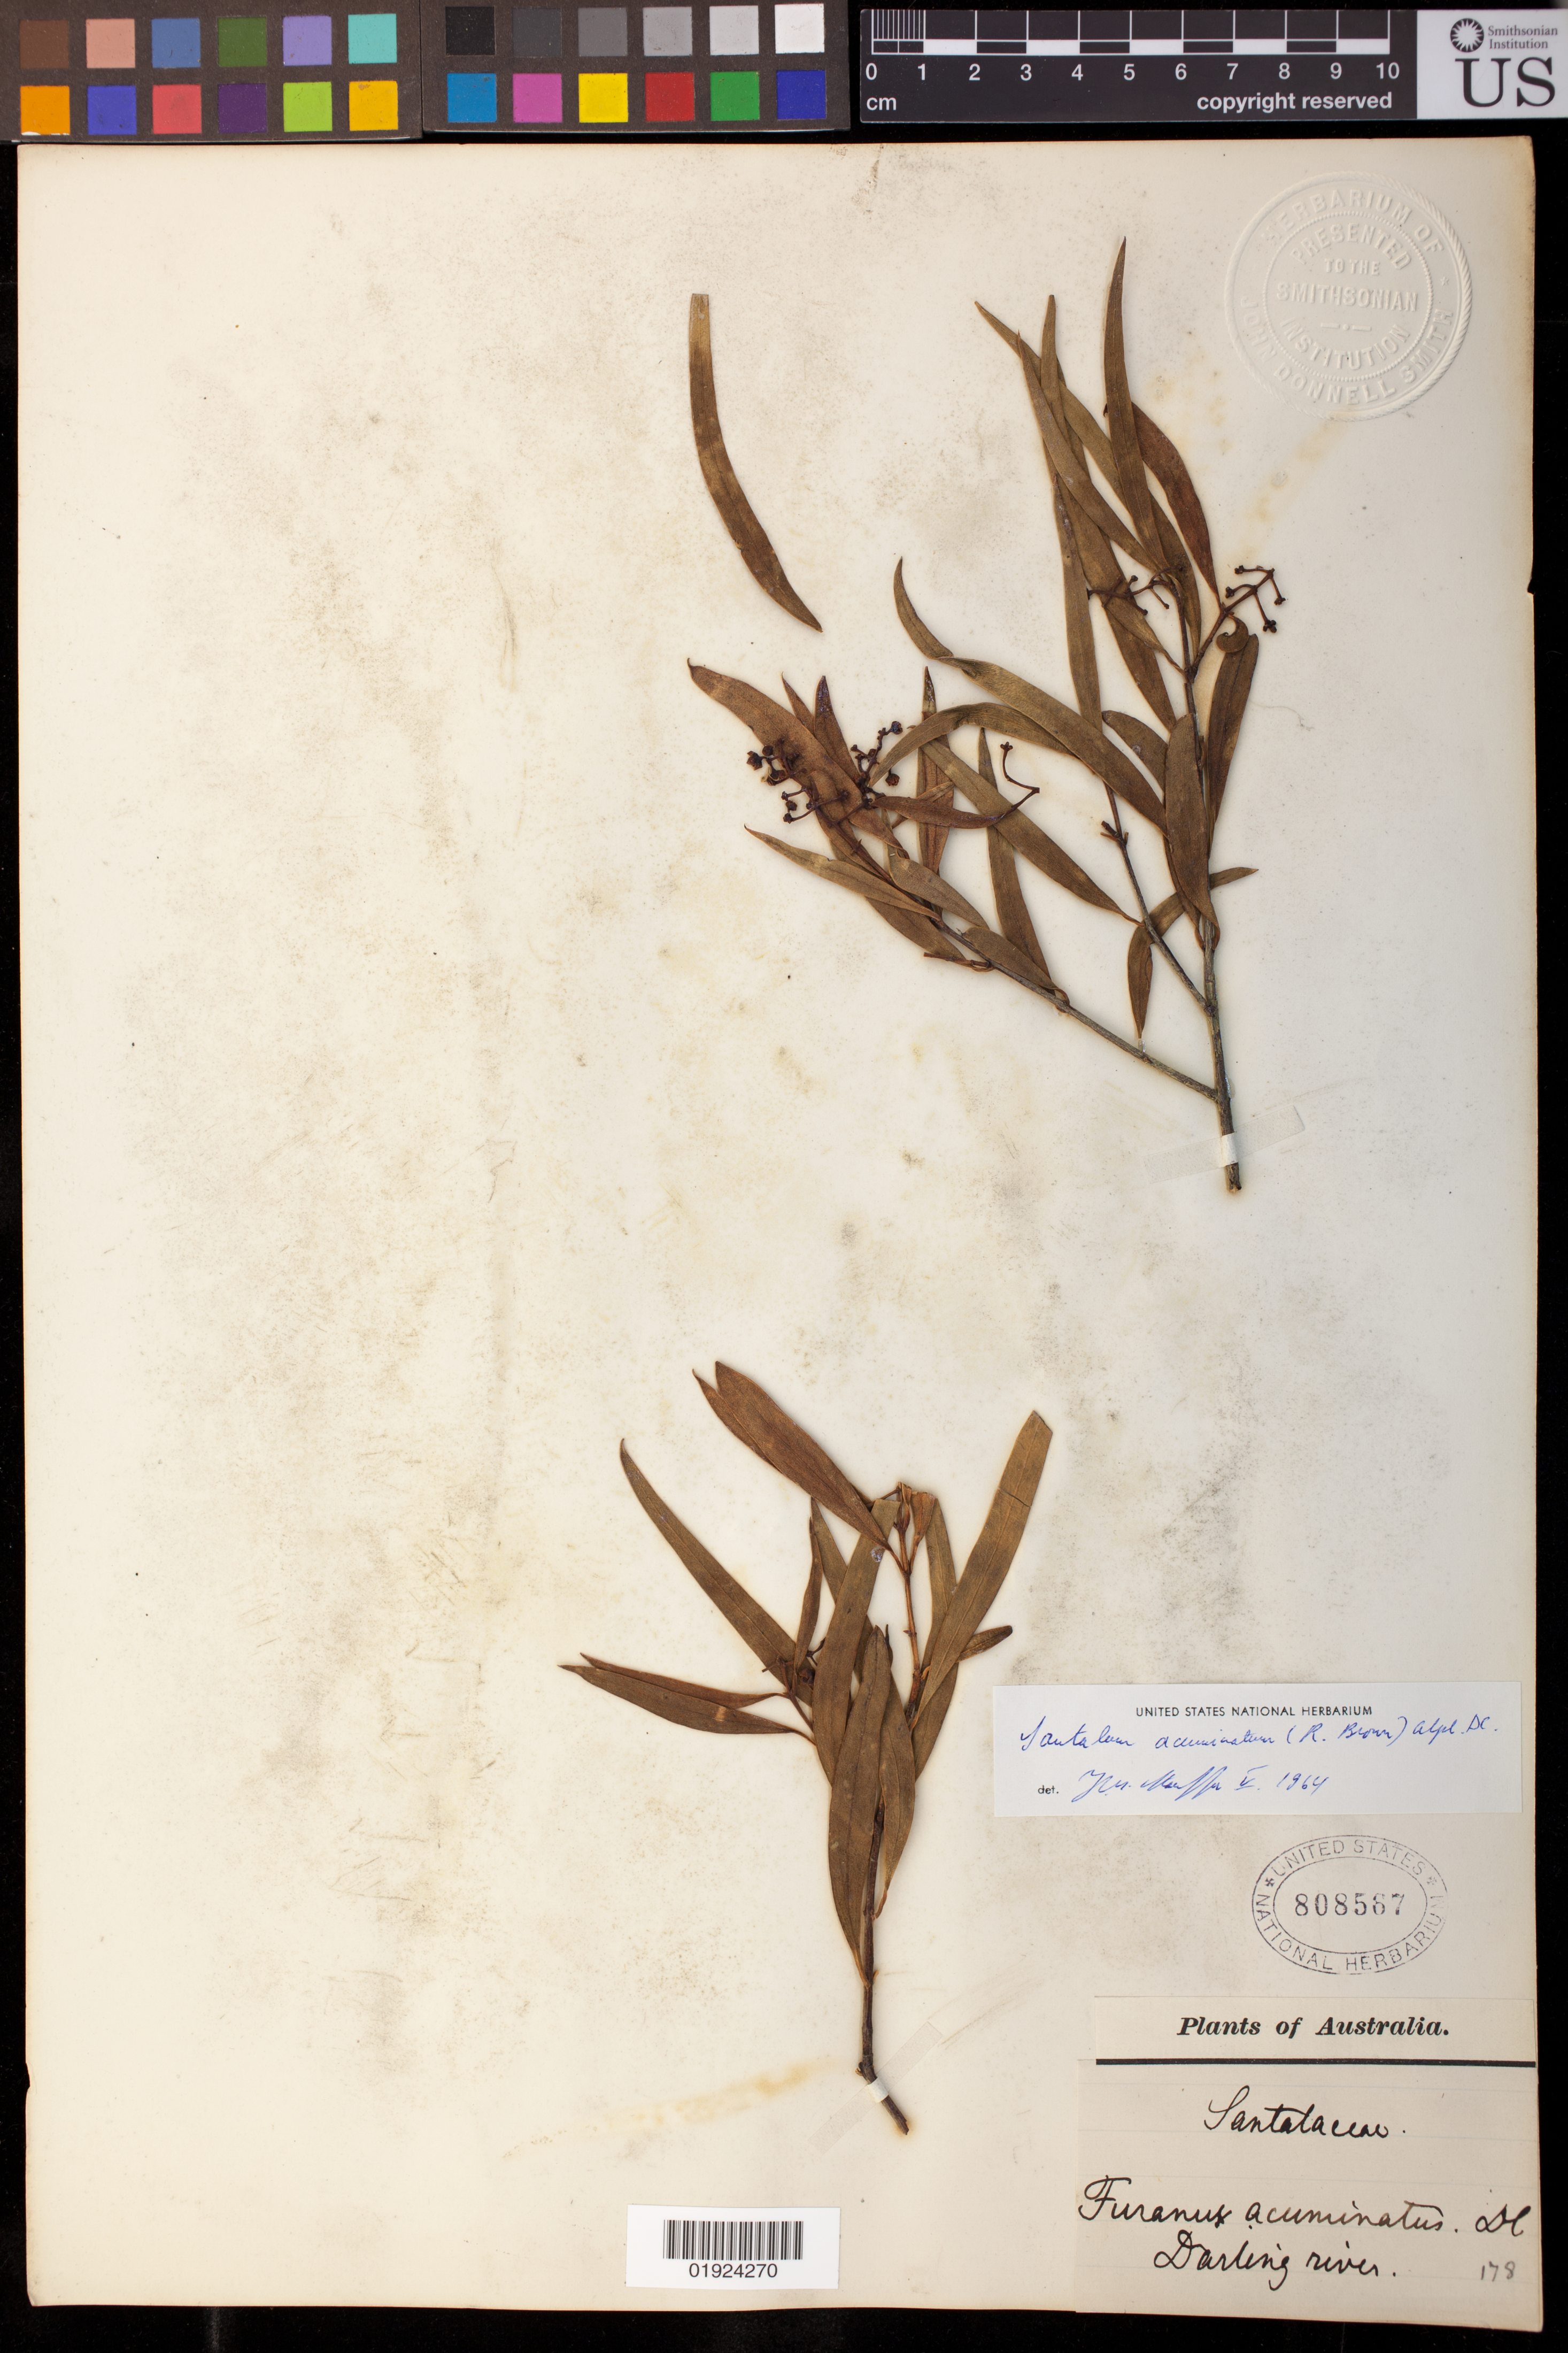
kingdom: Plantae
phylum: Tracheophyta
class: Magnoliopsida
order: Santalales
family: Santalaceae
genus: Santalum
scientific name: Santalum acuminatum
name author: (R. Br.) A. DC.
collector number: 178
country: Australia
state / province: New South Wales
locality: Darling River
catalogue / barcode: US 808587